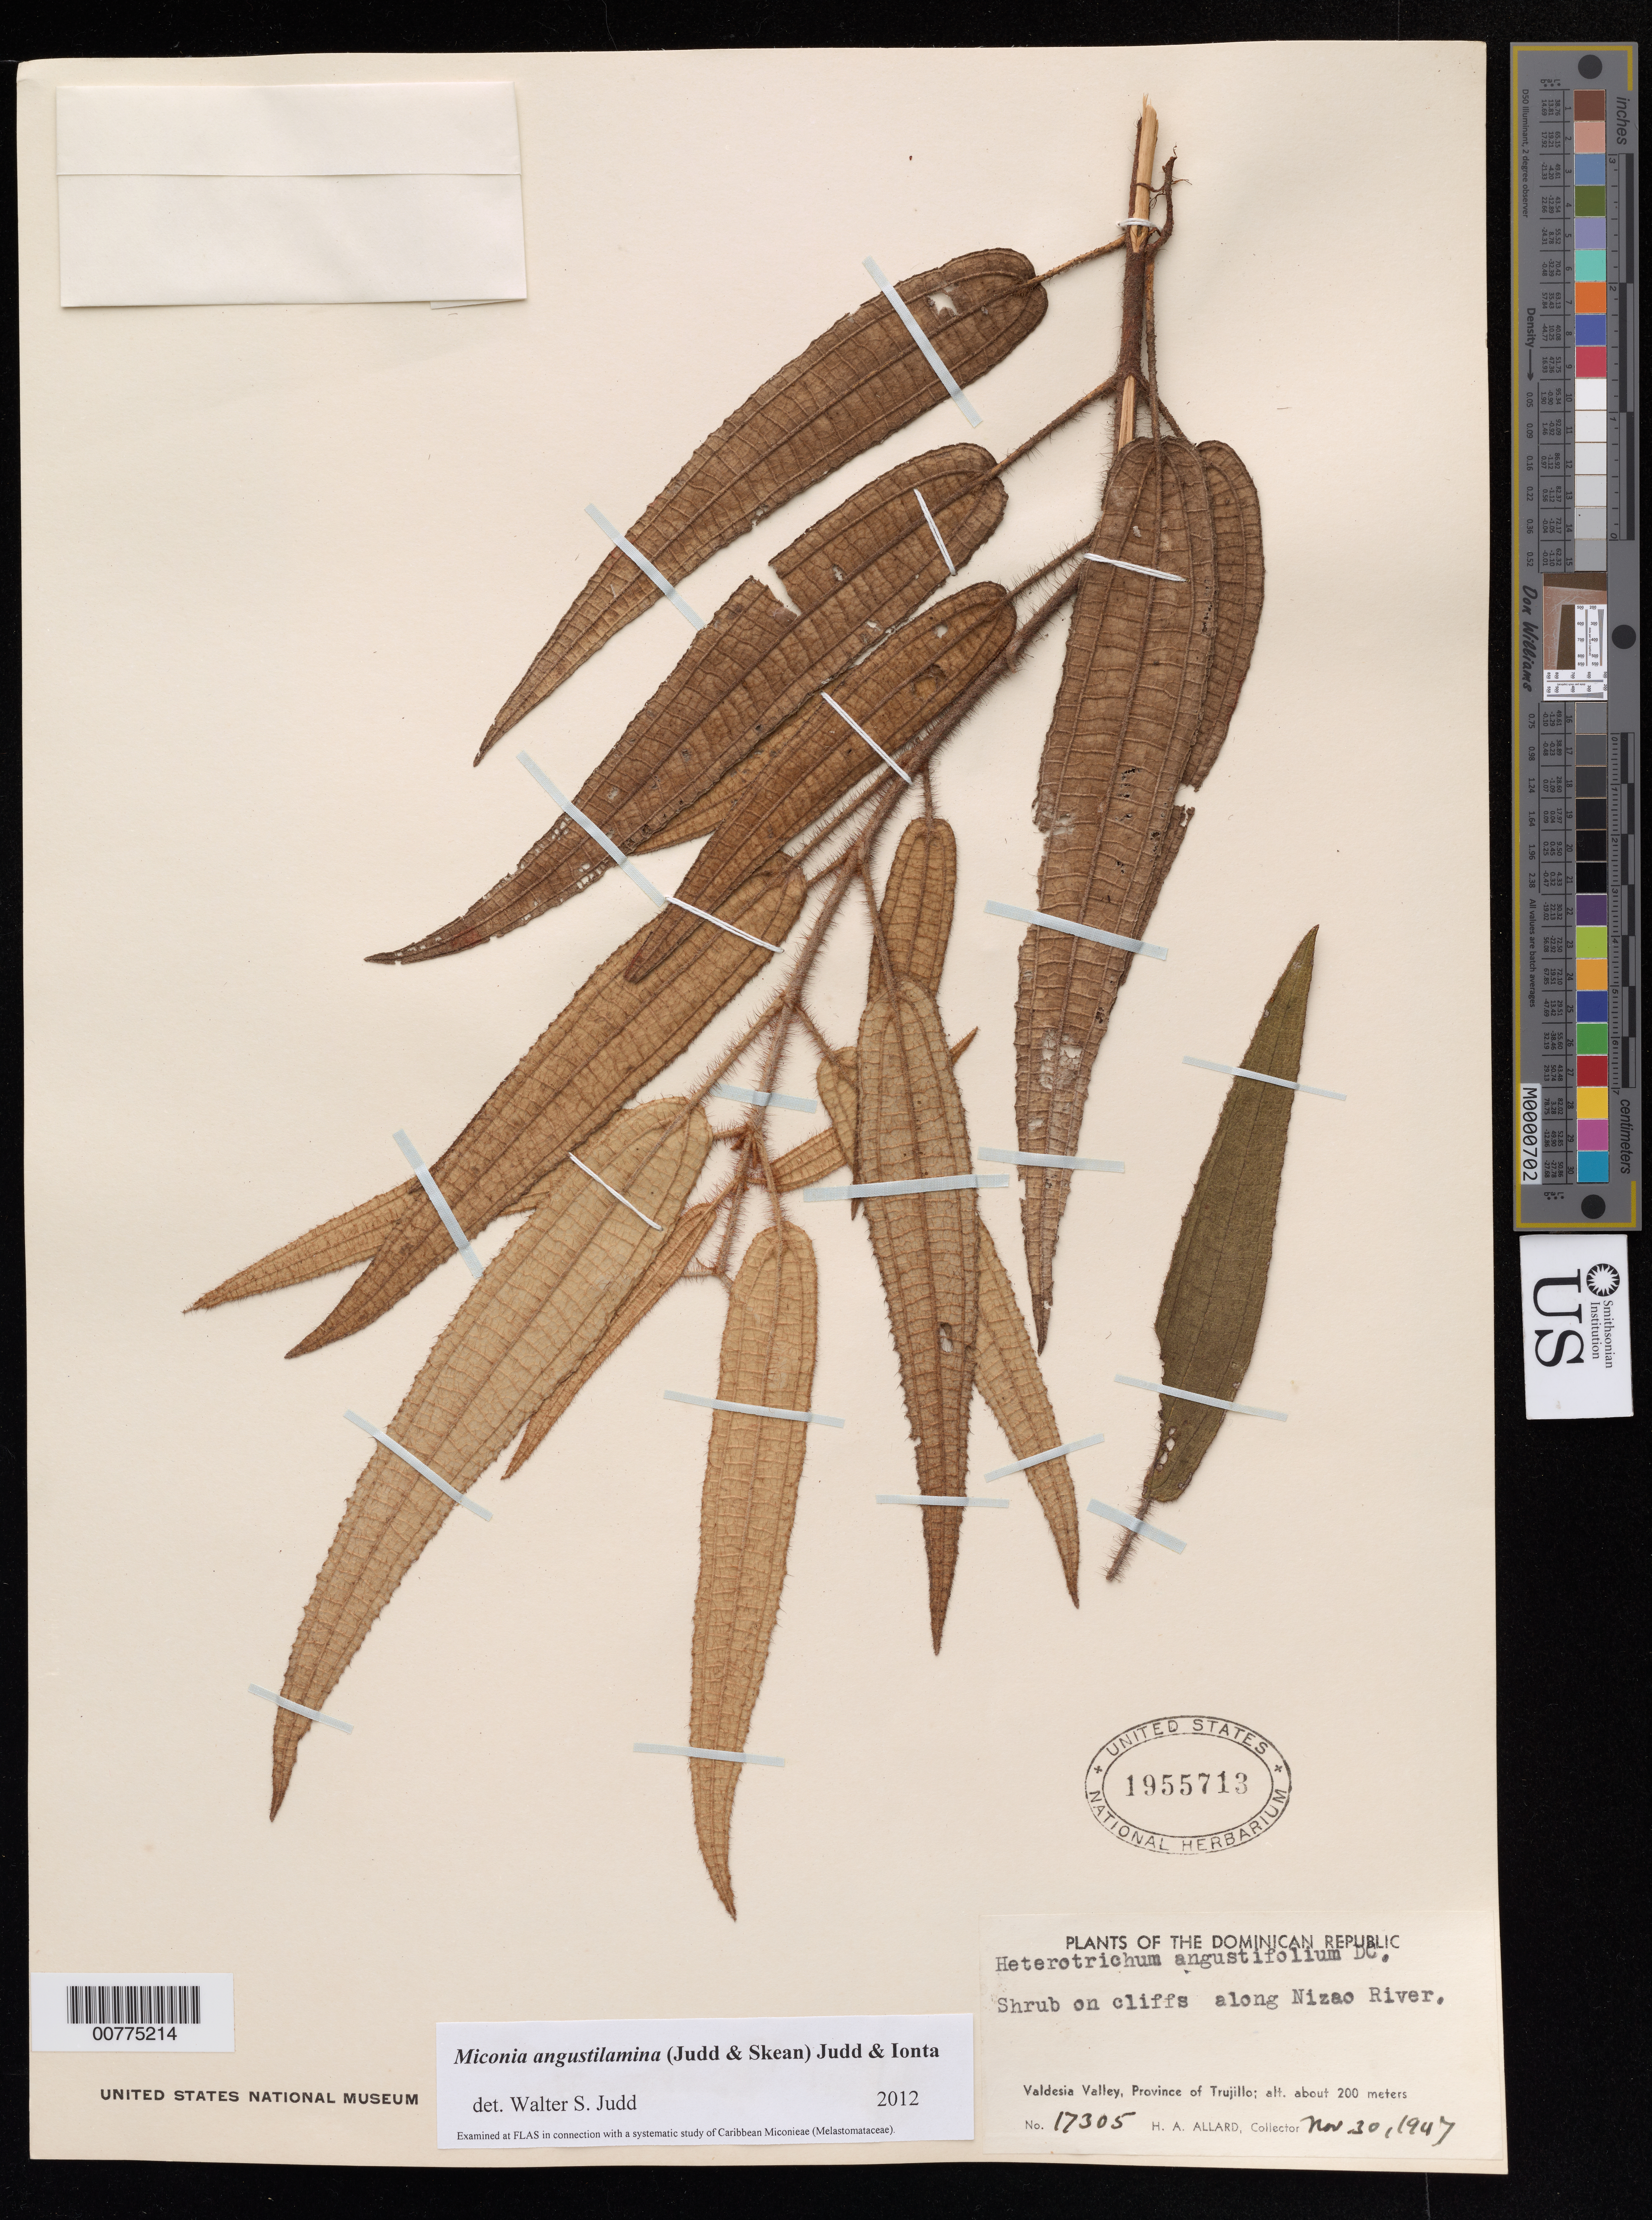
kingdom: Plantae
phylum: Tracheophyta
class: Magnoliopsida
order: Myrtales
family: Melastomataceae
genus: Miconia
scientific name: Miconia angustilamina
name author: (Judd & Skean) Judd & Ionta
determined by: Judd, Walter S.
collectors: H. A. Allard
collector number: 17305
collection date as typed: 30 Nov 1947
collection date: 1947-11-30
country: Dominican Republic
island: Hispaniola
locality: Province of Trujillo, Valdesia Valley, along Nizao River.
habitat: On cliffs.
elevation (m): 200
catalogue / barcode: US 1955713